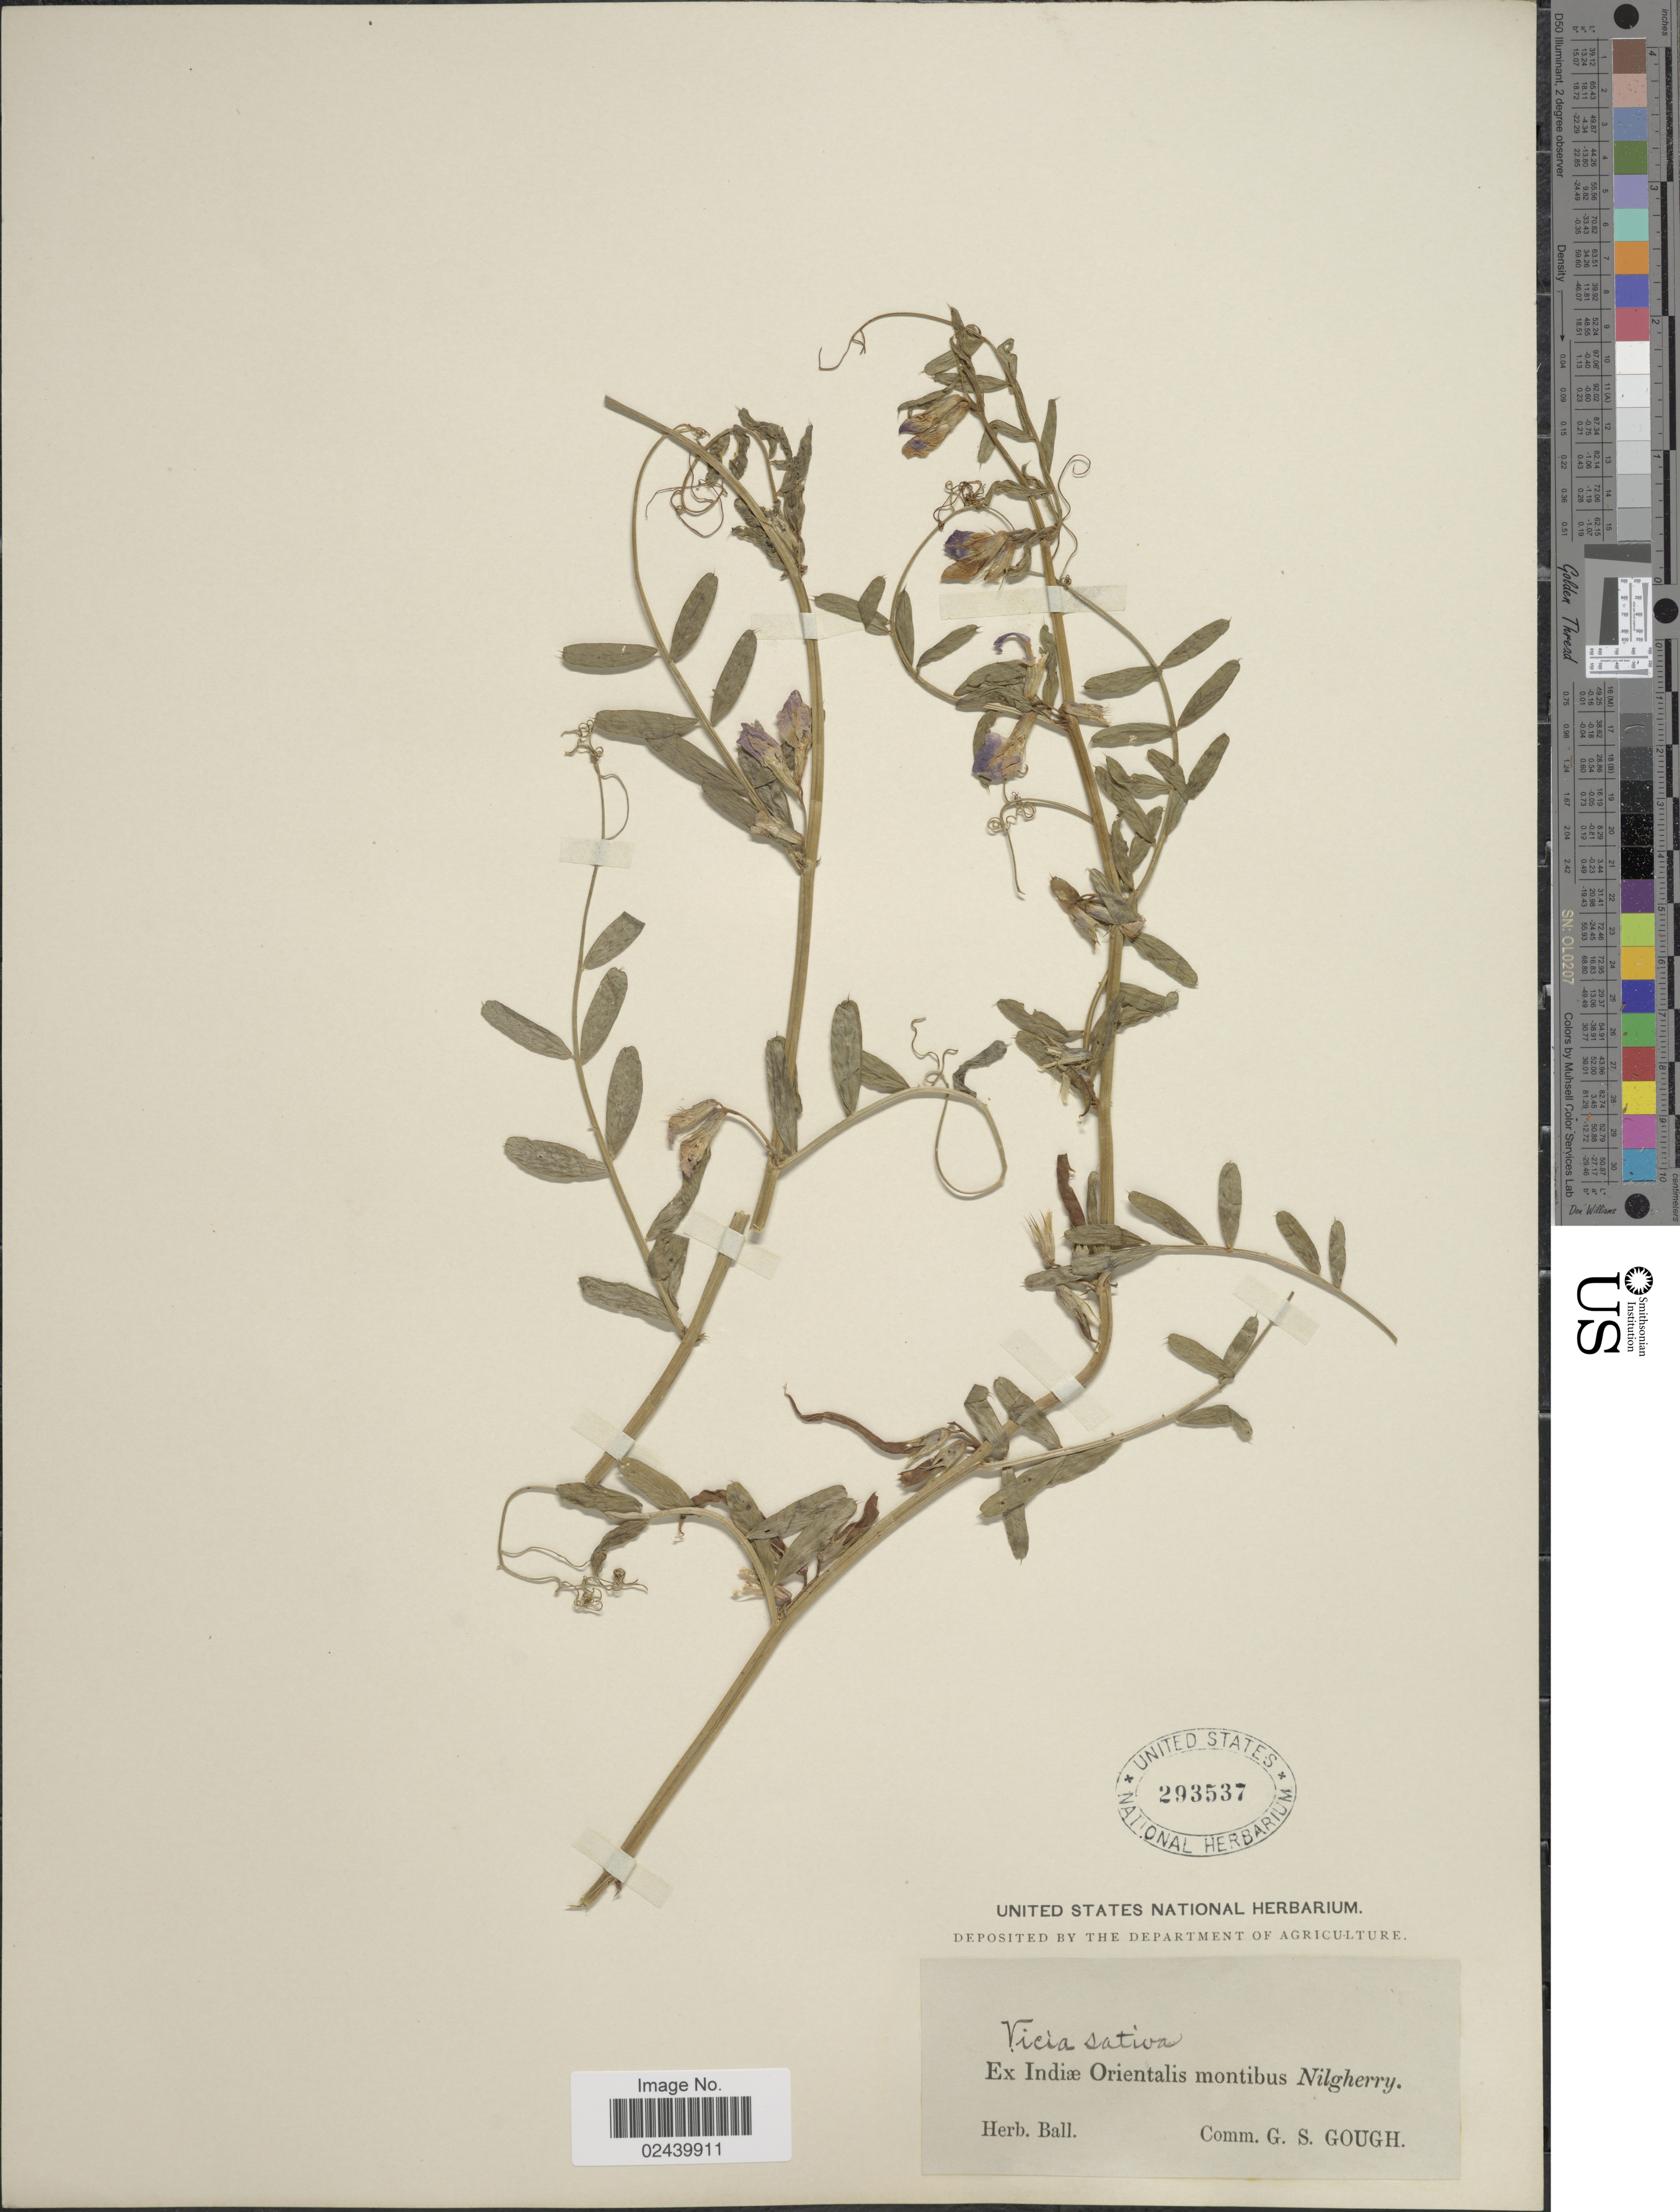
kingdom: Plantae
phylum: Tracheophyta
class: Magnoliopsida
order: Fabales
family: Fabaceae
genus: Vicia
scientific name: Vicia sativa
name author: L.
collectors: ex herb. Ball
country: India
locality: Indiae Orientalis montibus Nilgherry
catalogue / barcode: US 293537